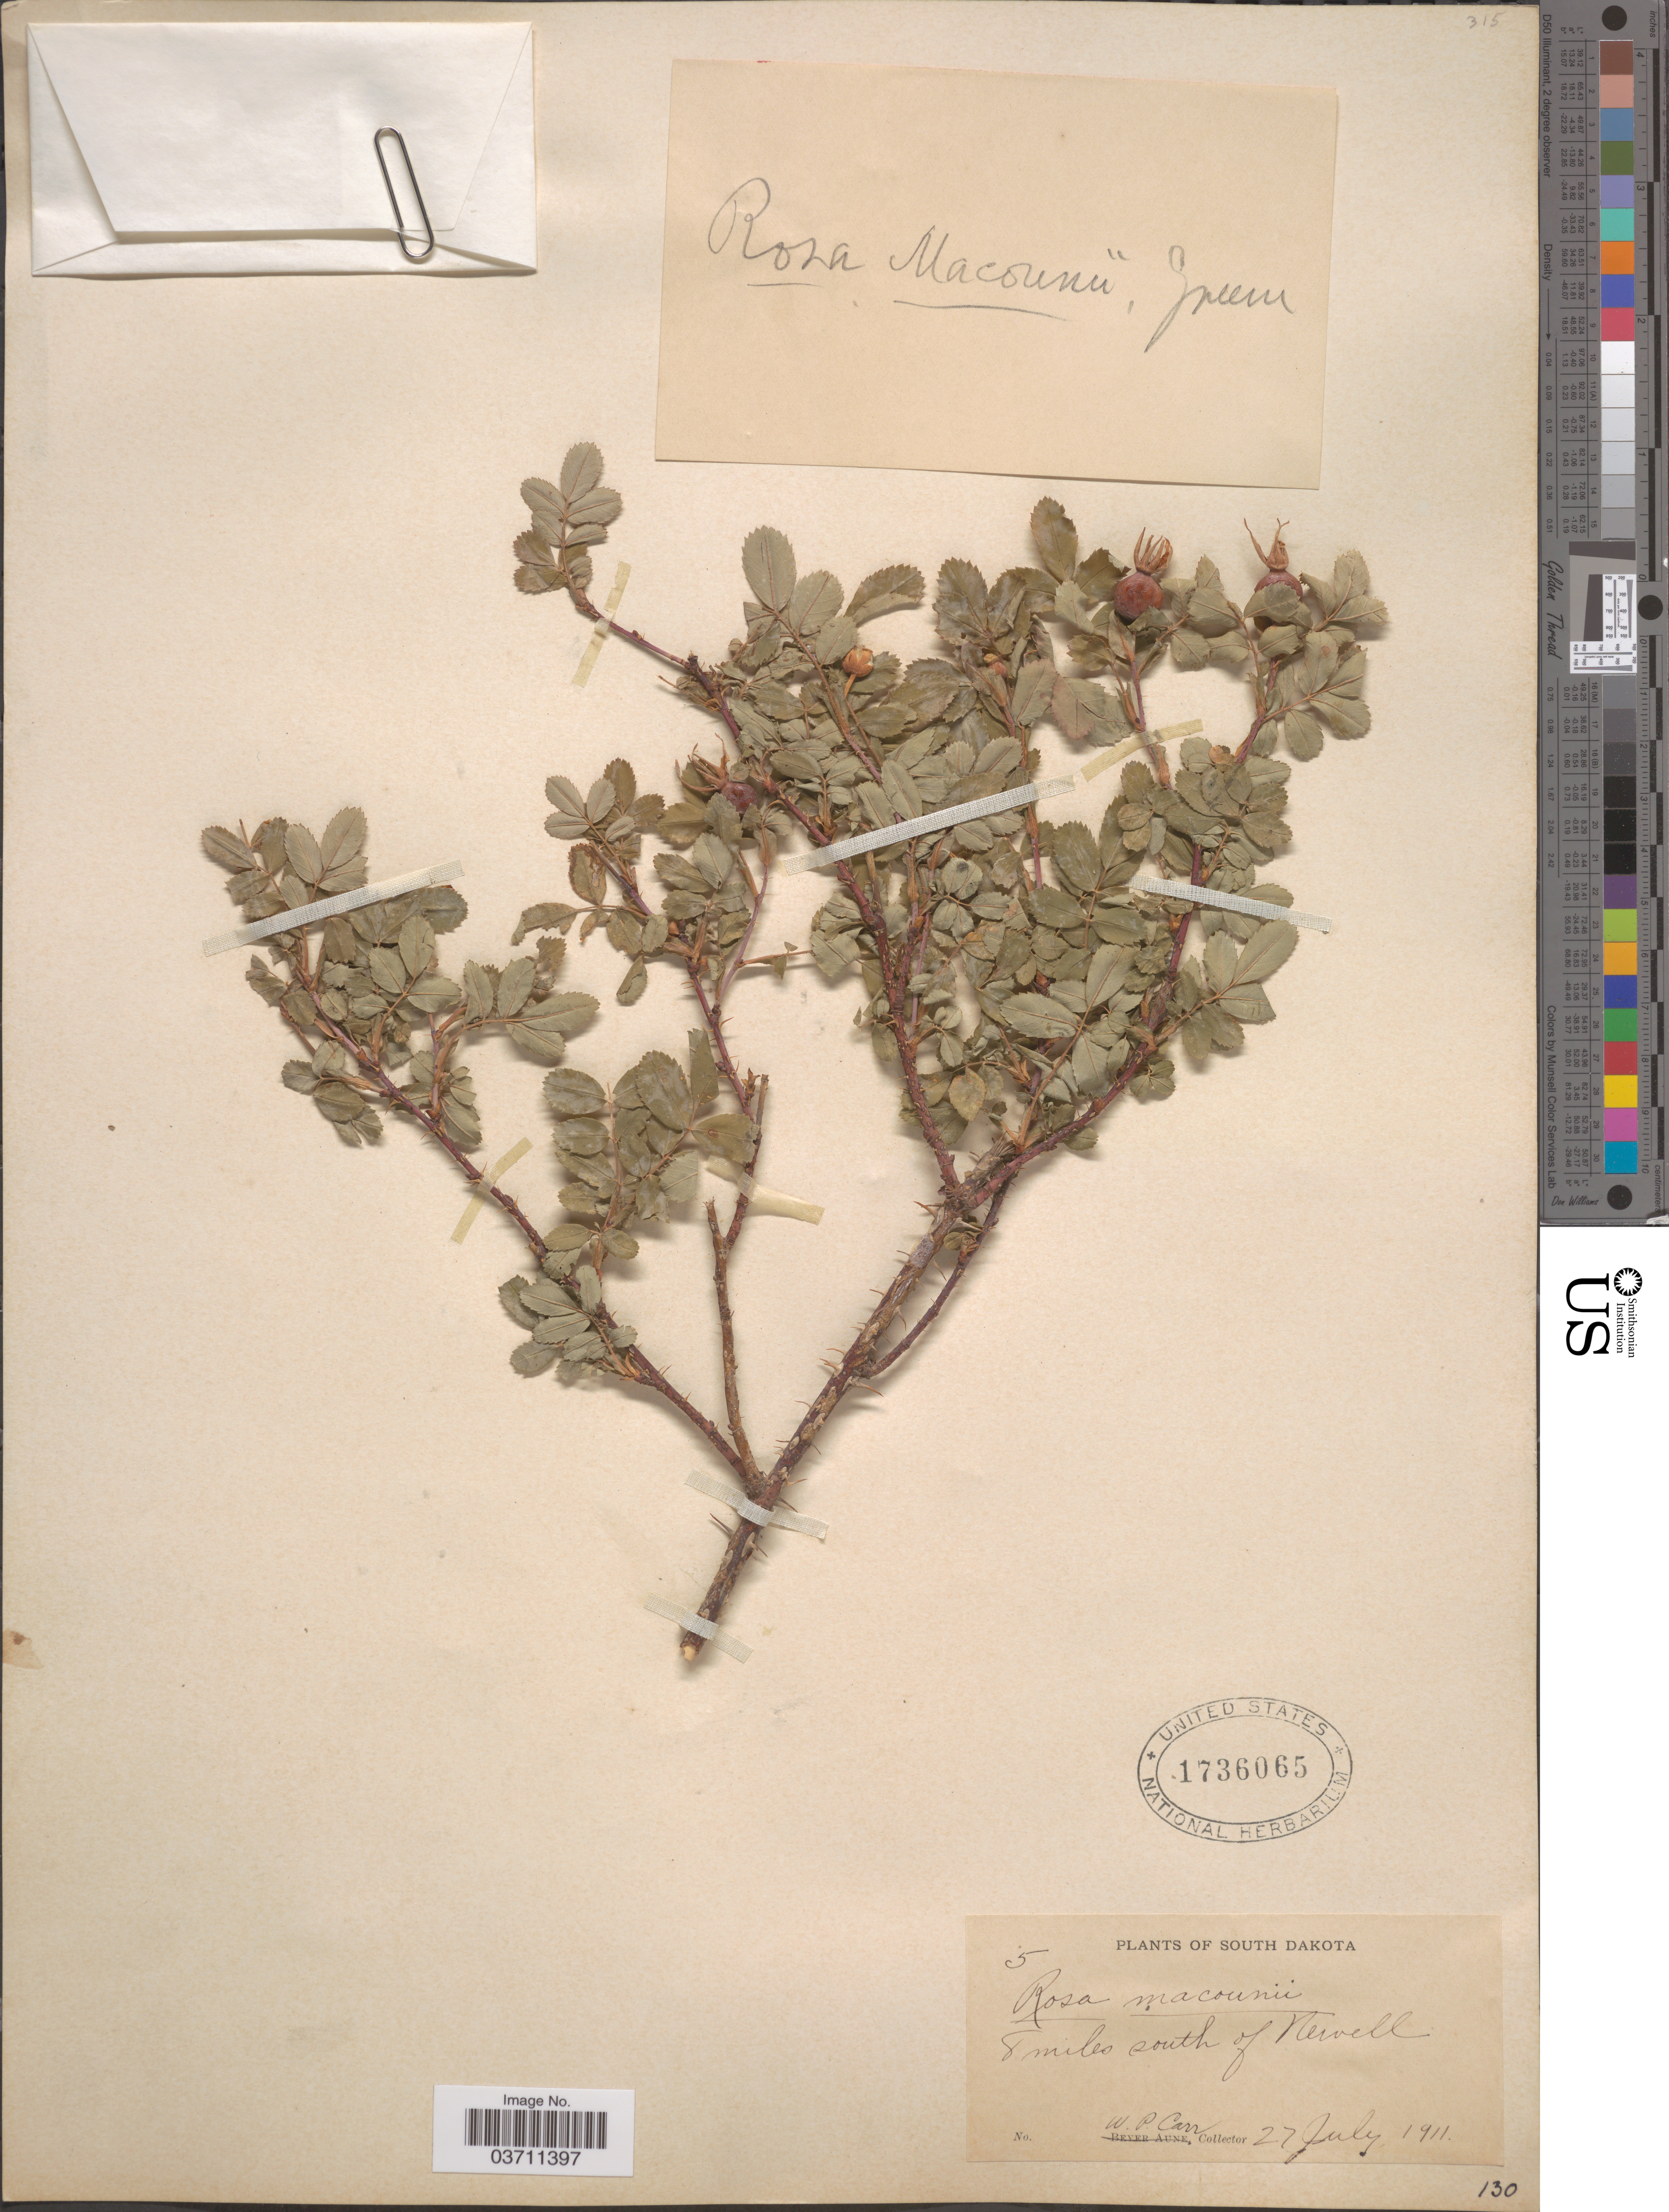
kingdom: Plantae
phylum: Tracheophyta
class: Magnoliopsida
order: Rosales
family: Rosaceae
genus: Rosa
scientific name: Rosa macounii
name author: Greene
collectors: W. Carr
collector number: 5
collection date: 1911-07-27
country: United States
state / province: South Dakota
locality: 8 miles south of Newell.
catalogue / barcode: US 1736065